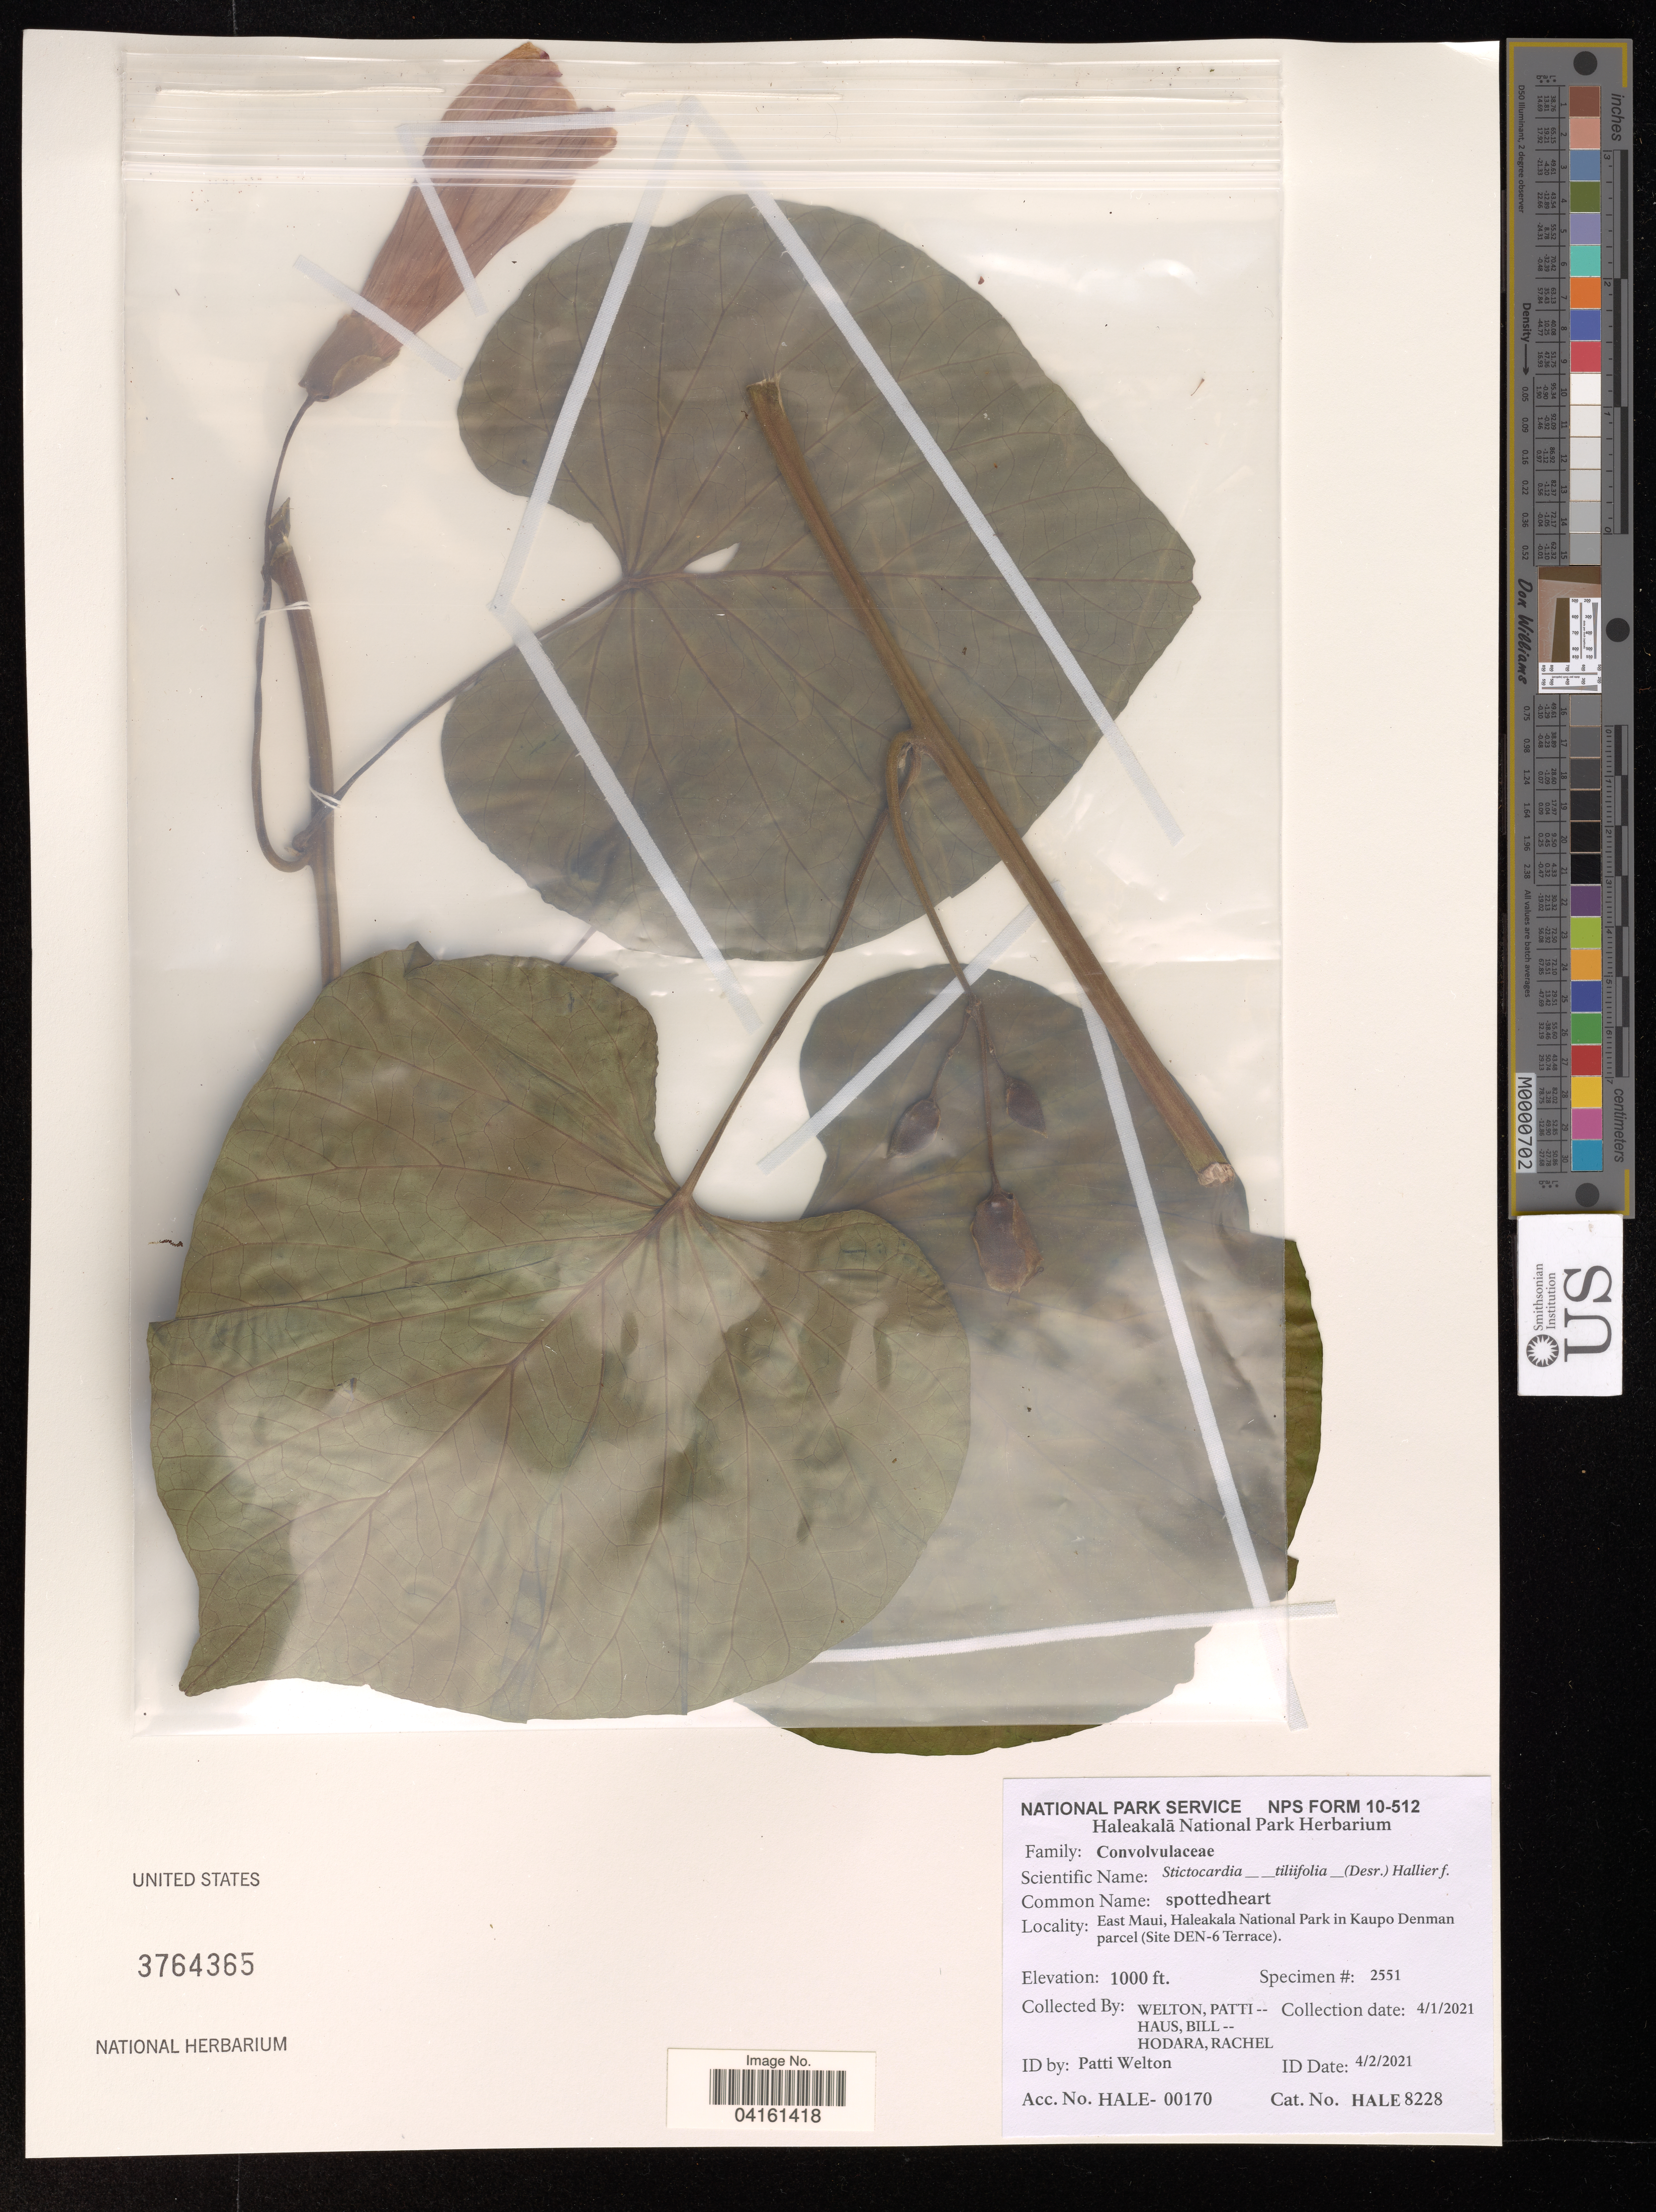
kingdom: Plantae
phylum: Tracheophyta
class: Magnoliopsida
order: Solanales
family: Convolvulaceae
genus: Stictocardia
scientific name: Stictocardia tiliifolia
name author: (Desr.) Hallier f.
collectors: P. Welton & B. Haus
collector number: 2551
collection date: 2021-04-01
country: United States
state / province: Hawaii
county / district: Maui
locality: East Maui, Haleakala National Park in Kaupo Denman parcel (Site DEN-6 Terrace).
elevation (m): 305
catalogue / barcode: US 3764365